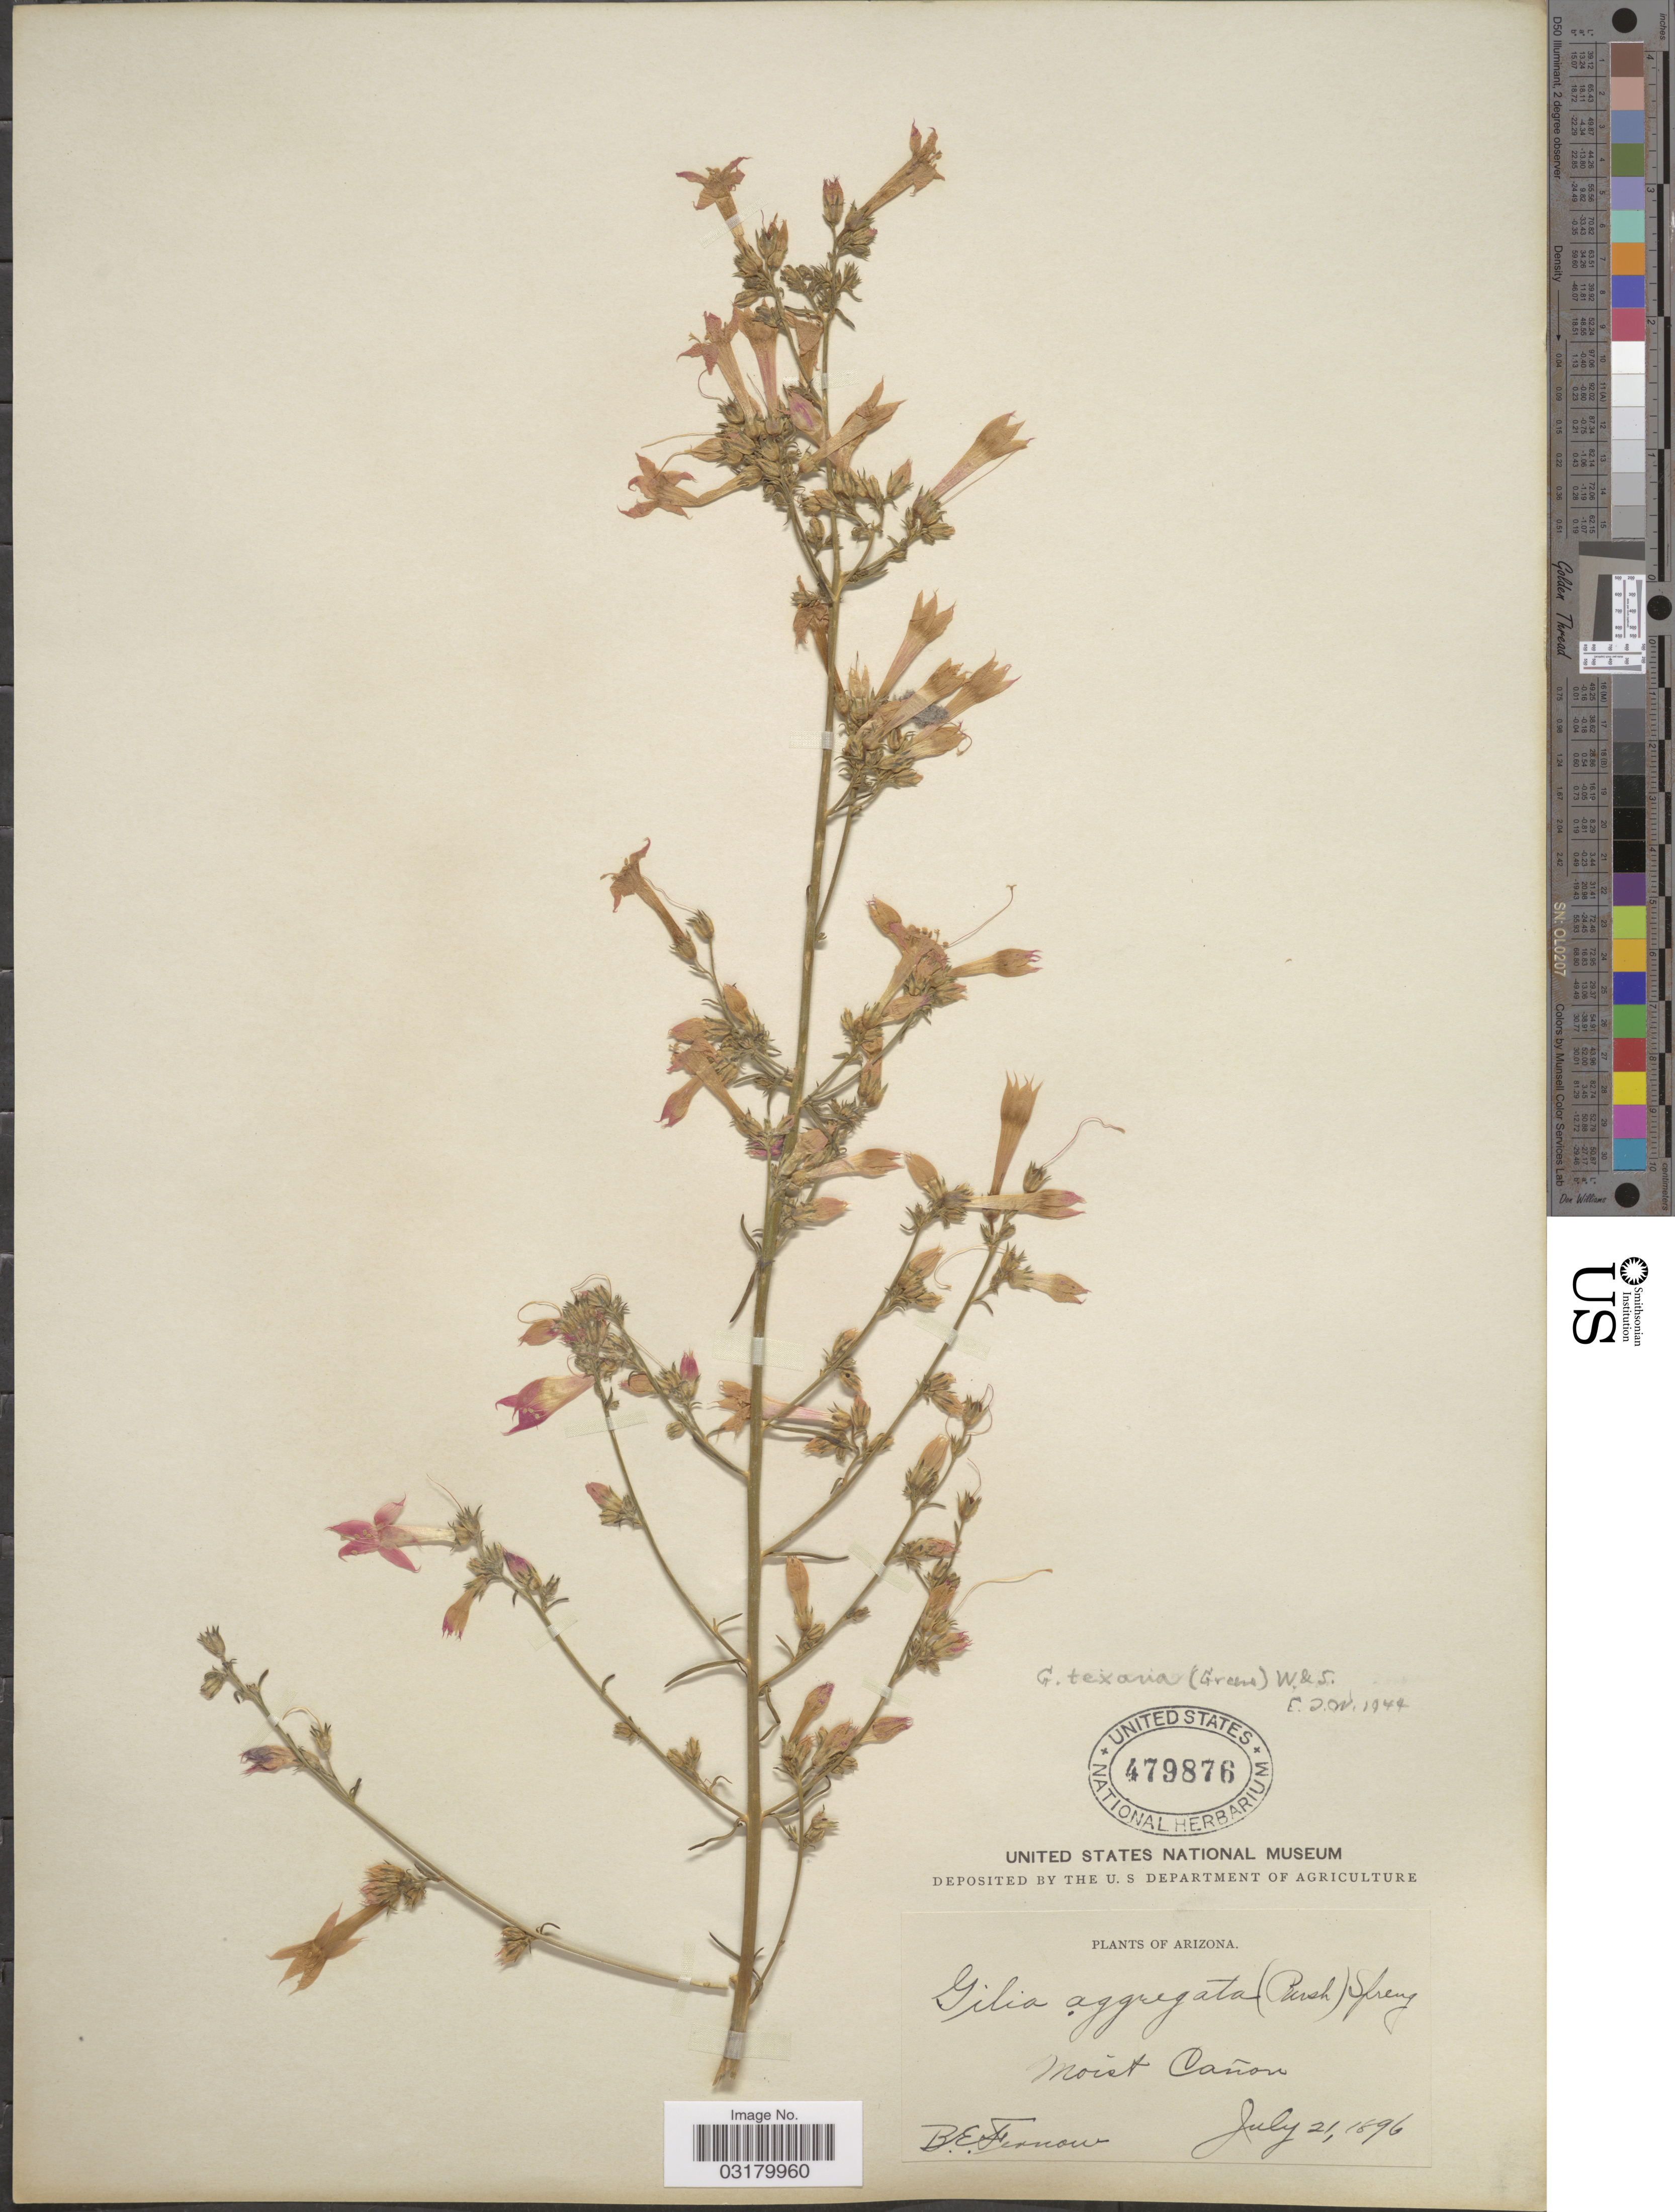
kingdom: Plantae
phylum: Tracheophyta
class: Magnoliopsida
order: Ericales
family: Polemoniaceae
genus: Ipomopsis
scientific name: Ipomopsis aggregata subsp. formosissima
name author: (Greene) Wherry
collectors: B. Fernow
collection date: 1896-07-21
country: United States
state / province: Arizona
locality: Moist Cañon.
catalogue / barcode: US 479876